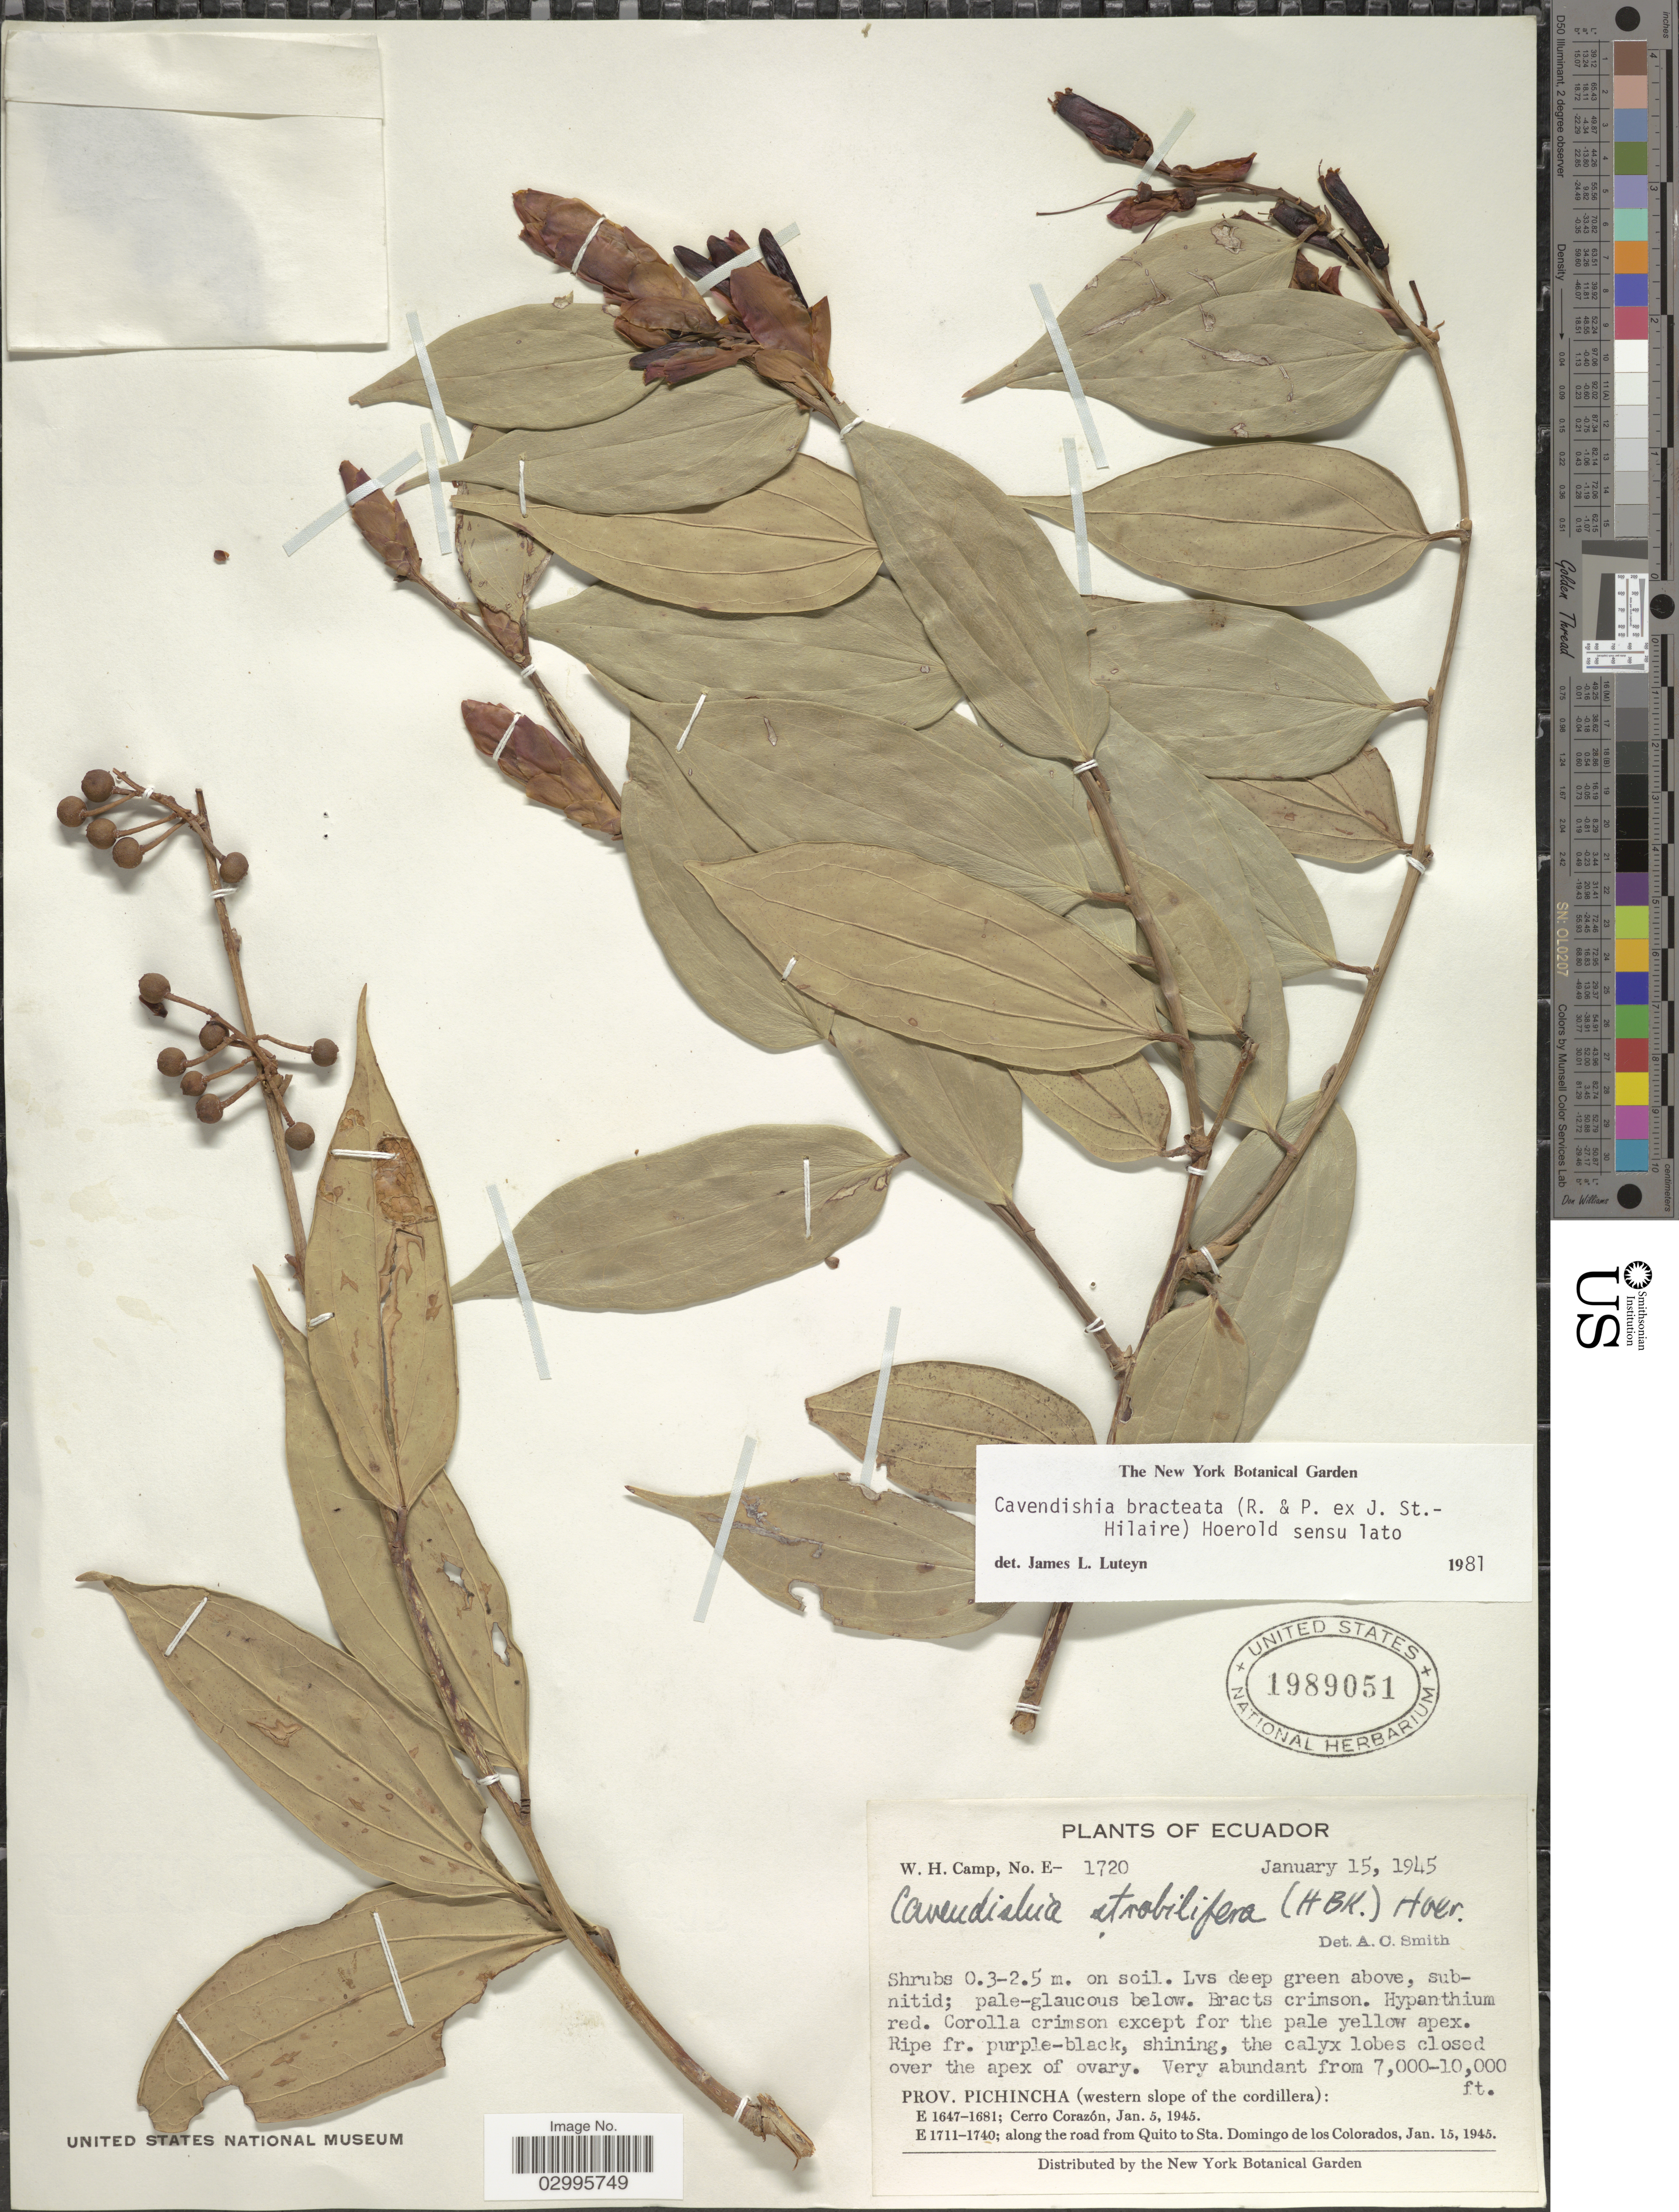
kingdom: Plantae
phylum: Tracheophyta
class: Magnoliopsida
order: Ericales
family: Ericaceae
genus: Cavendishia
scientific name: Cavendishia bracteata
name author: (Ruiz & Pav. ex J. St.-Hil.) Hoerold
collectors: W. H. Camp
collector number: E-1720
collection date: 1945-01-15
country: Ecuador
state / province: Pichincha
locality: (western slope of the cordillera): along the road from Quito st Sta. Domingo de los Colorados.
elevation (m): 2134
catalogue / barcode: US 1989051